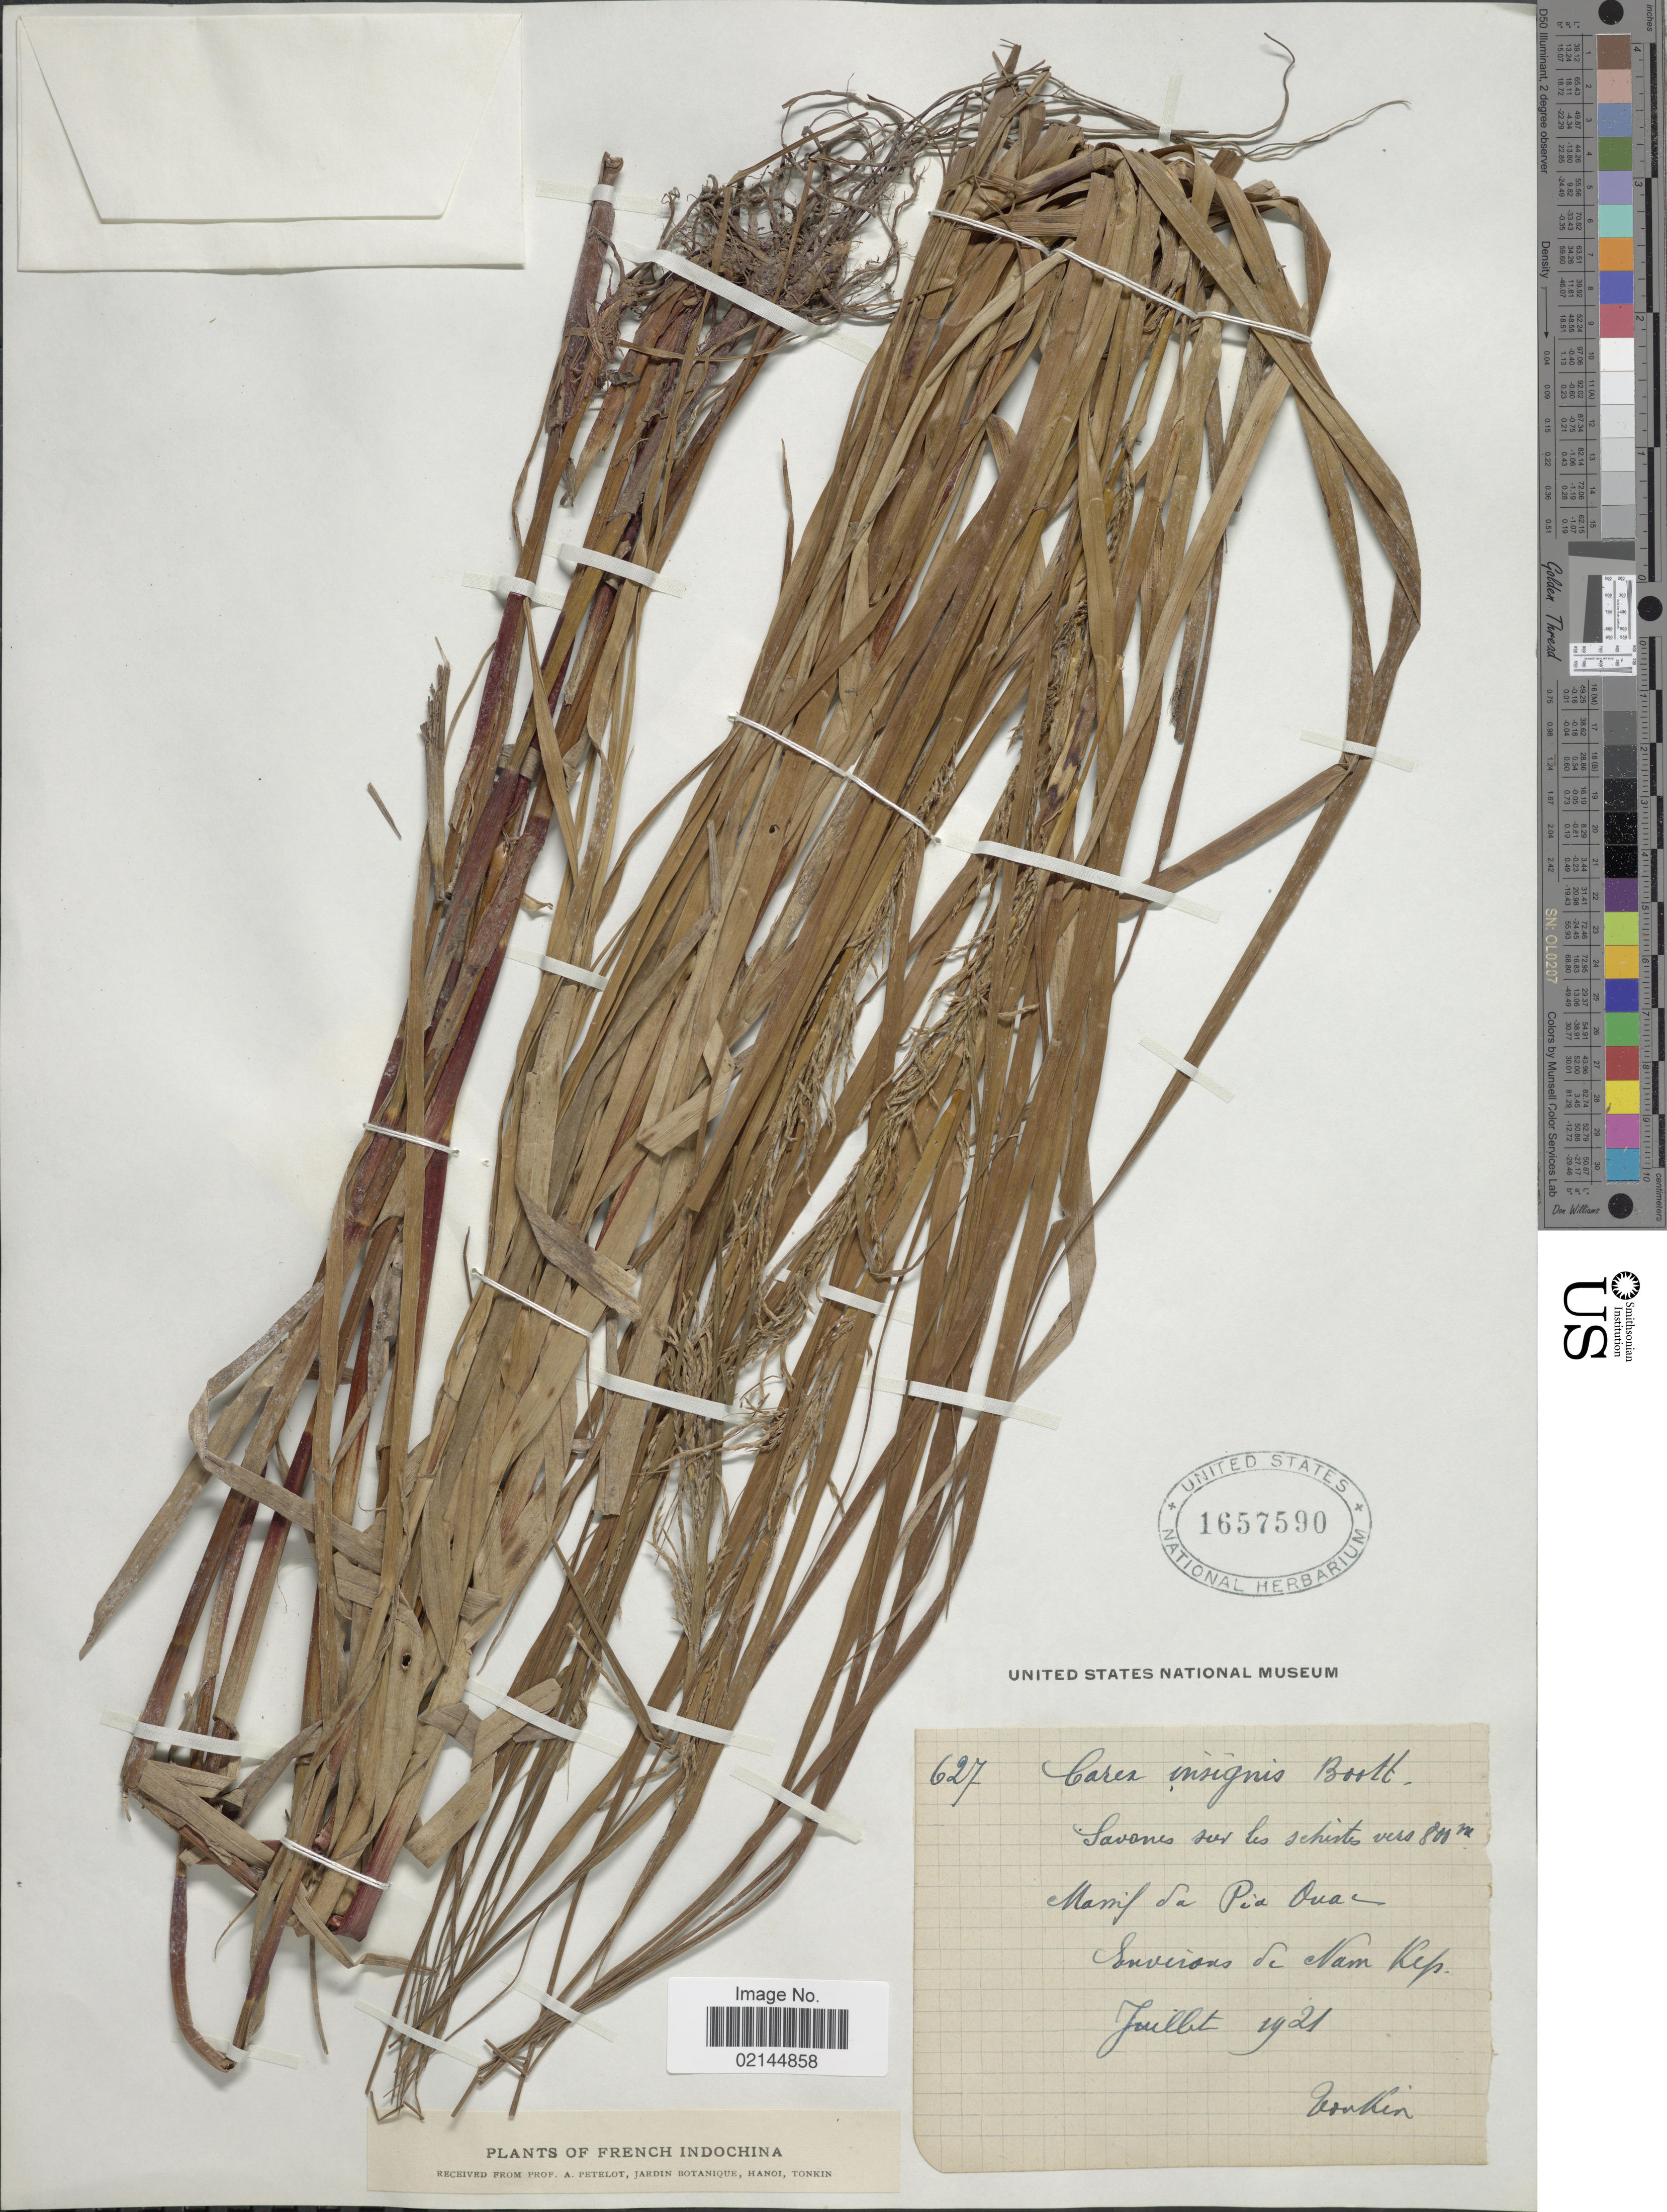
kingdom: Plantae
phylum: Tracheophyta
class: Liliopsida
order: Poales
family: Cyperaceae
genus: Carex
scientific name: Carex insignis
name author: Boott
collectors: A. Petelot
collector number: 627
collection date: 1921-07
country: Vietnam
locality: French Indochina, Tonkin. Massif du Pia Ouac. Environs de Nam Kep.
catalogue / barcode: US 1657590